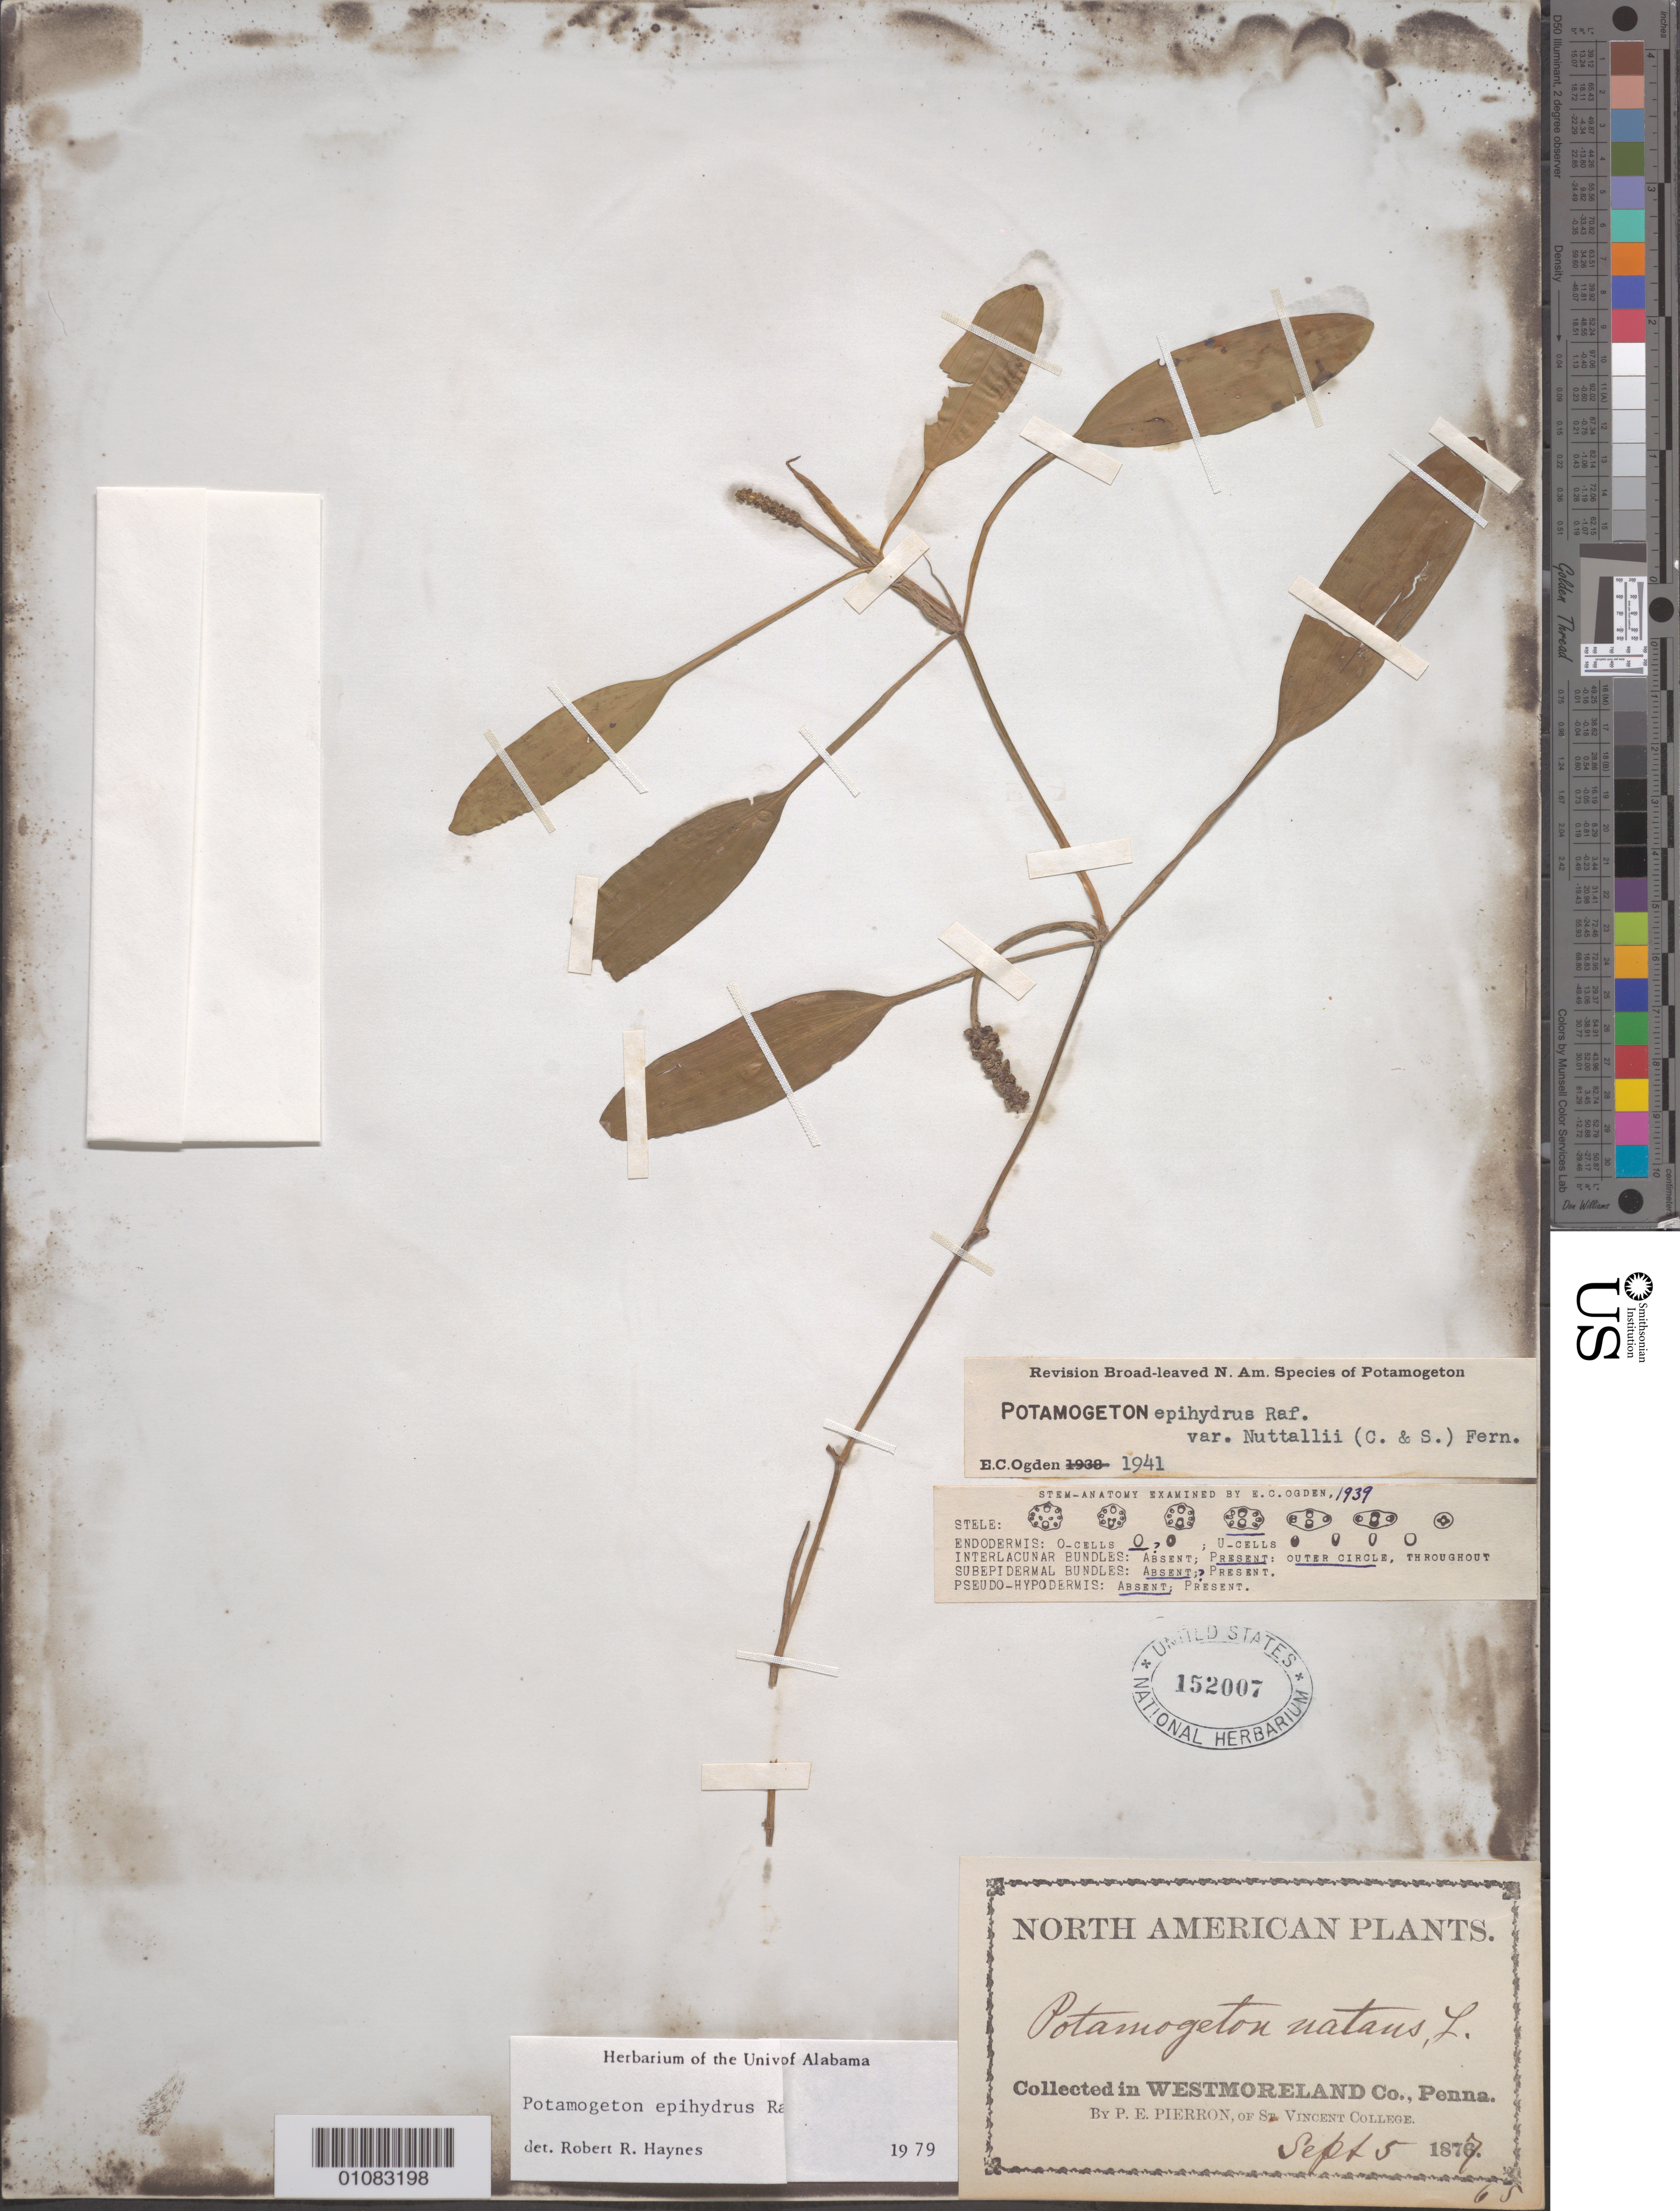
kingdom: Plantae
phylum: Tracheophyta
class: Liliopsida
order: Alismatales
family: Potamogetonaceae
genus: Potamogeton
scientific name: Potamogeton epihydrus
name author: Raf.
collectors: P. Pierron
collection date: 1877-09-05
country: United States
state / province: Pennsylvania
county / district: Westmoreland County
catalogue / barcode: US 152007